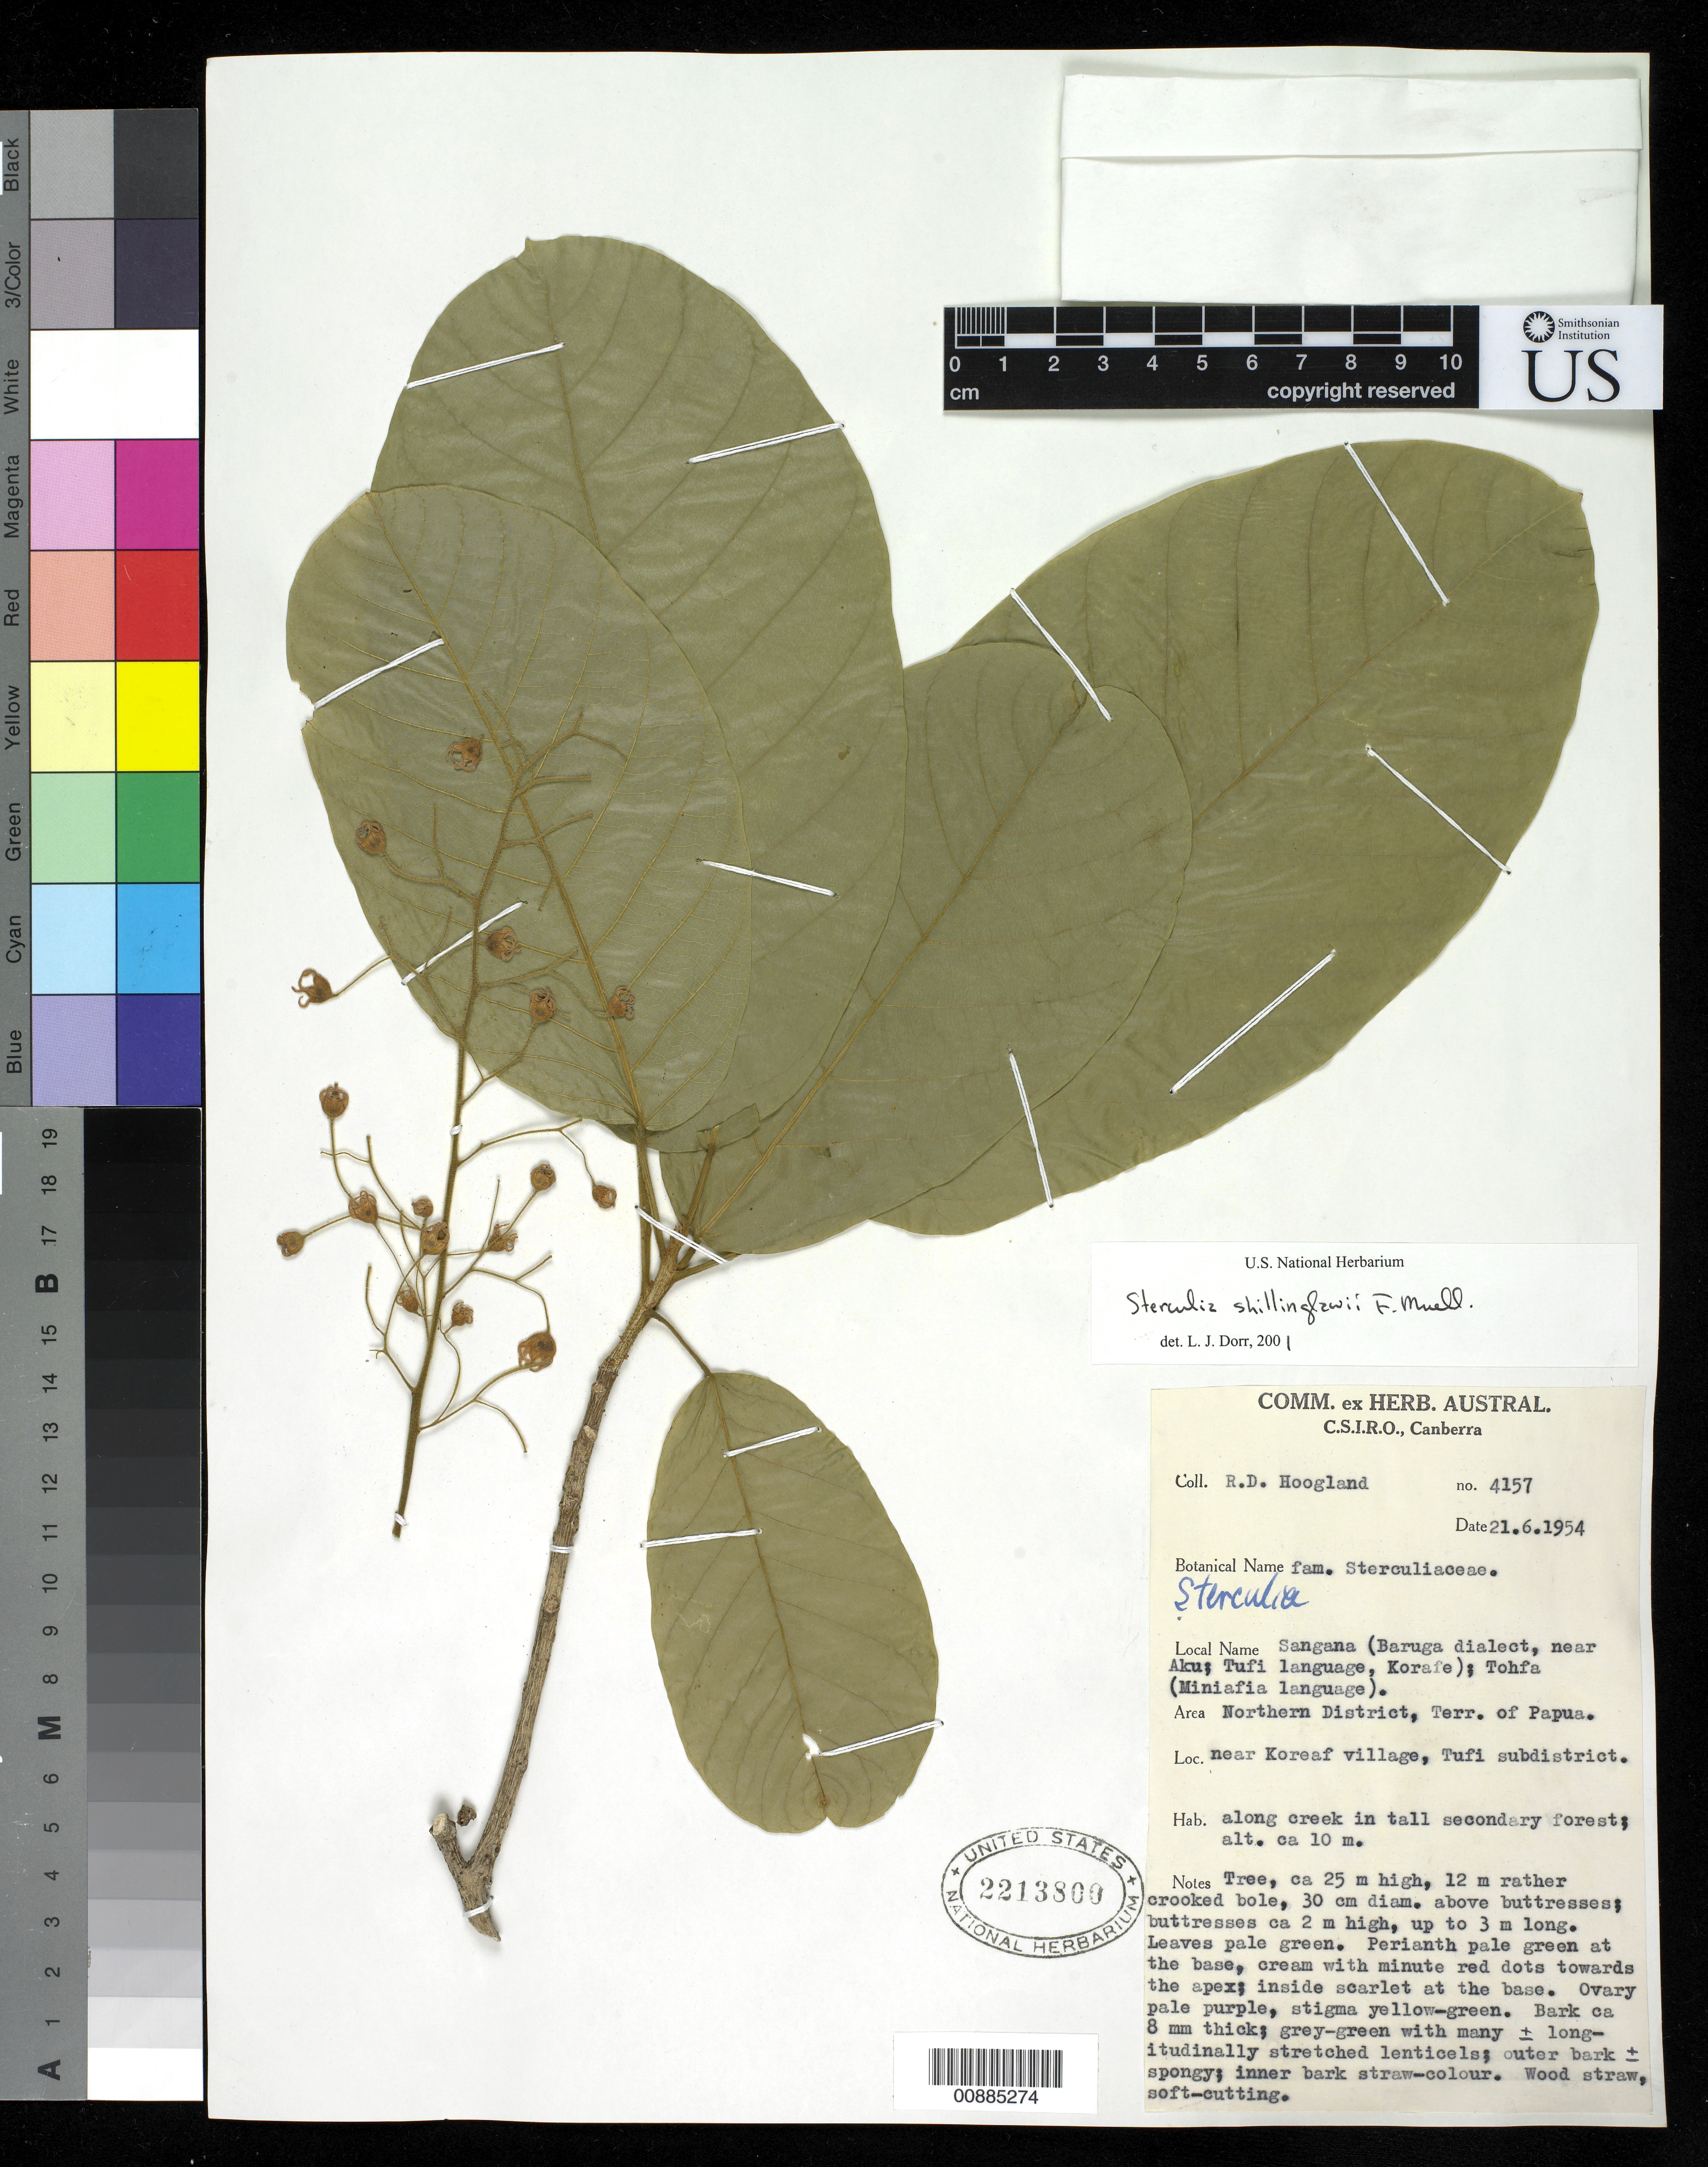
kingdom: Plantae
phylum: Tracheophyta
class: Magnoliopsida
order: Malvales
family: Malvaceae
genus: Sterculia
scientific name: Sterculia shillinglawii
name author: F. Muell.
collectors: R. D. Hoogland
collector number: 4157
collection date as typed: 21 Jun 1954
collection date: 1954-06-21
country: Papua New Guinea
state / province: Northern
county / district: Tufi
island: New Guinea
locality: Near Koreaf village, Tufi substation.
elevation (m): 10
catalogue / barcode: US 2213800